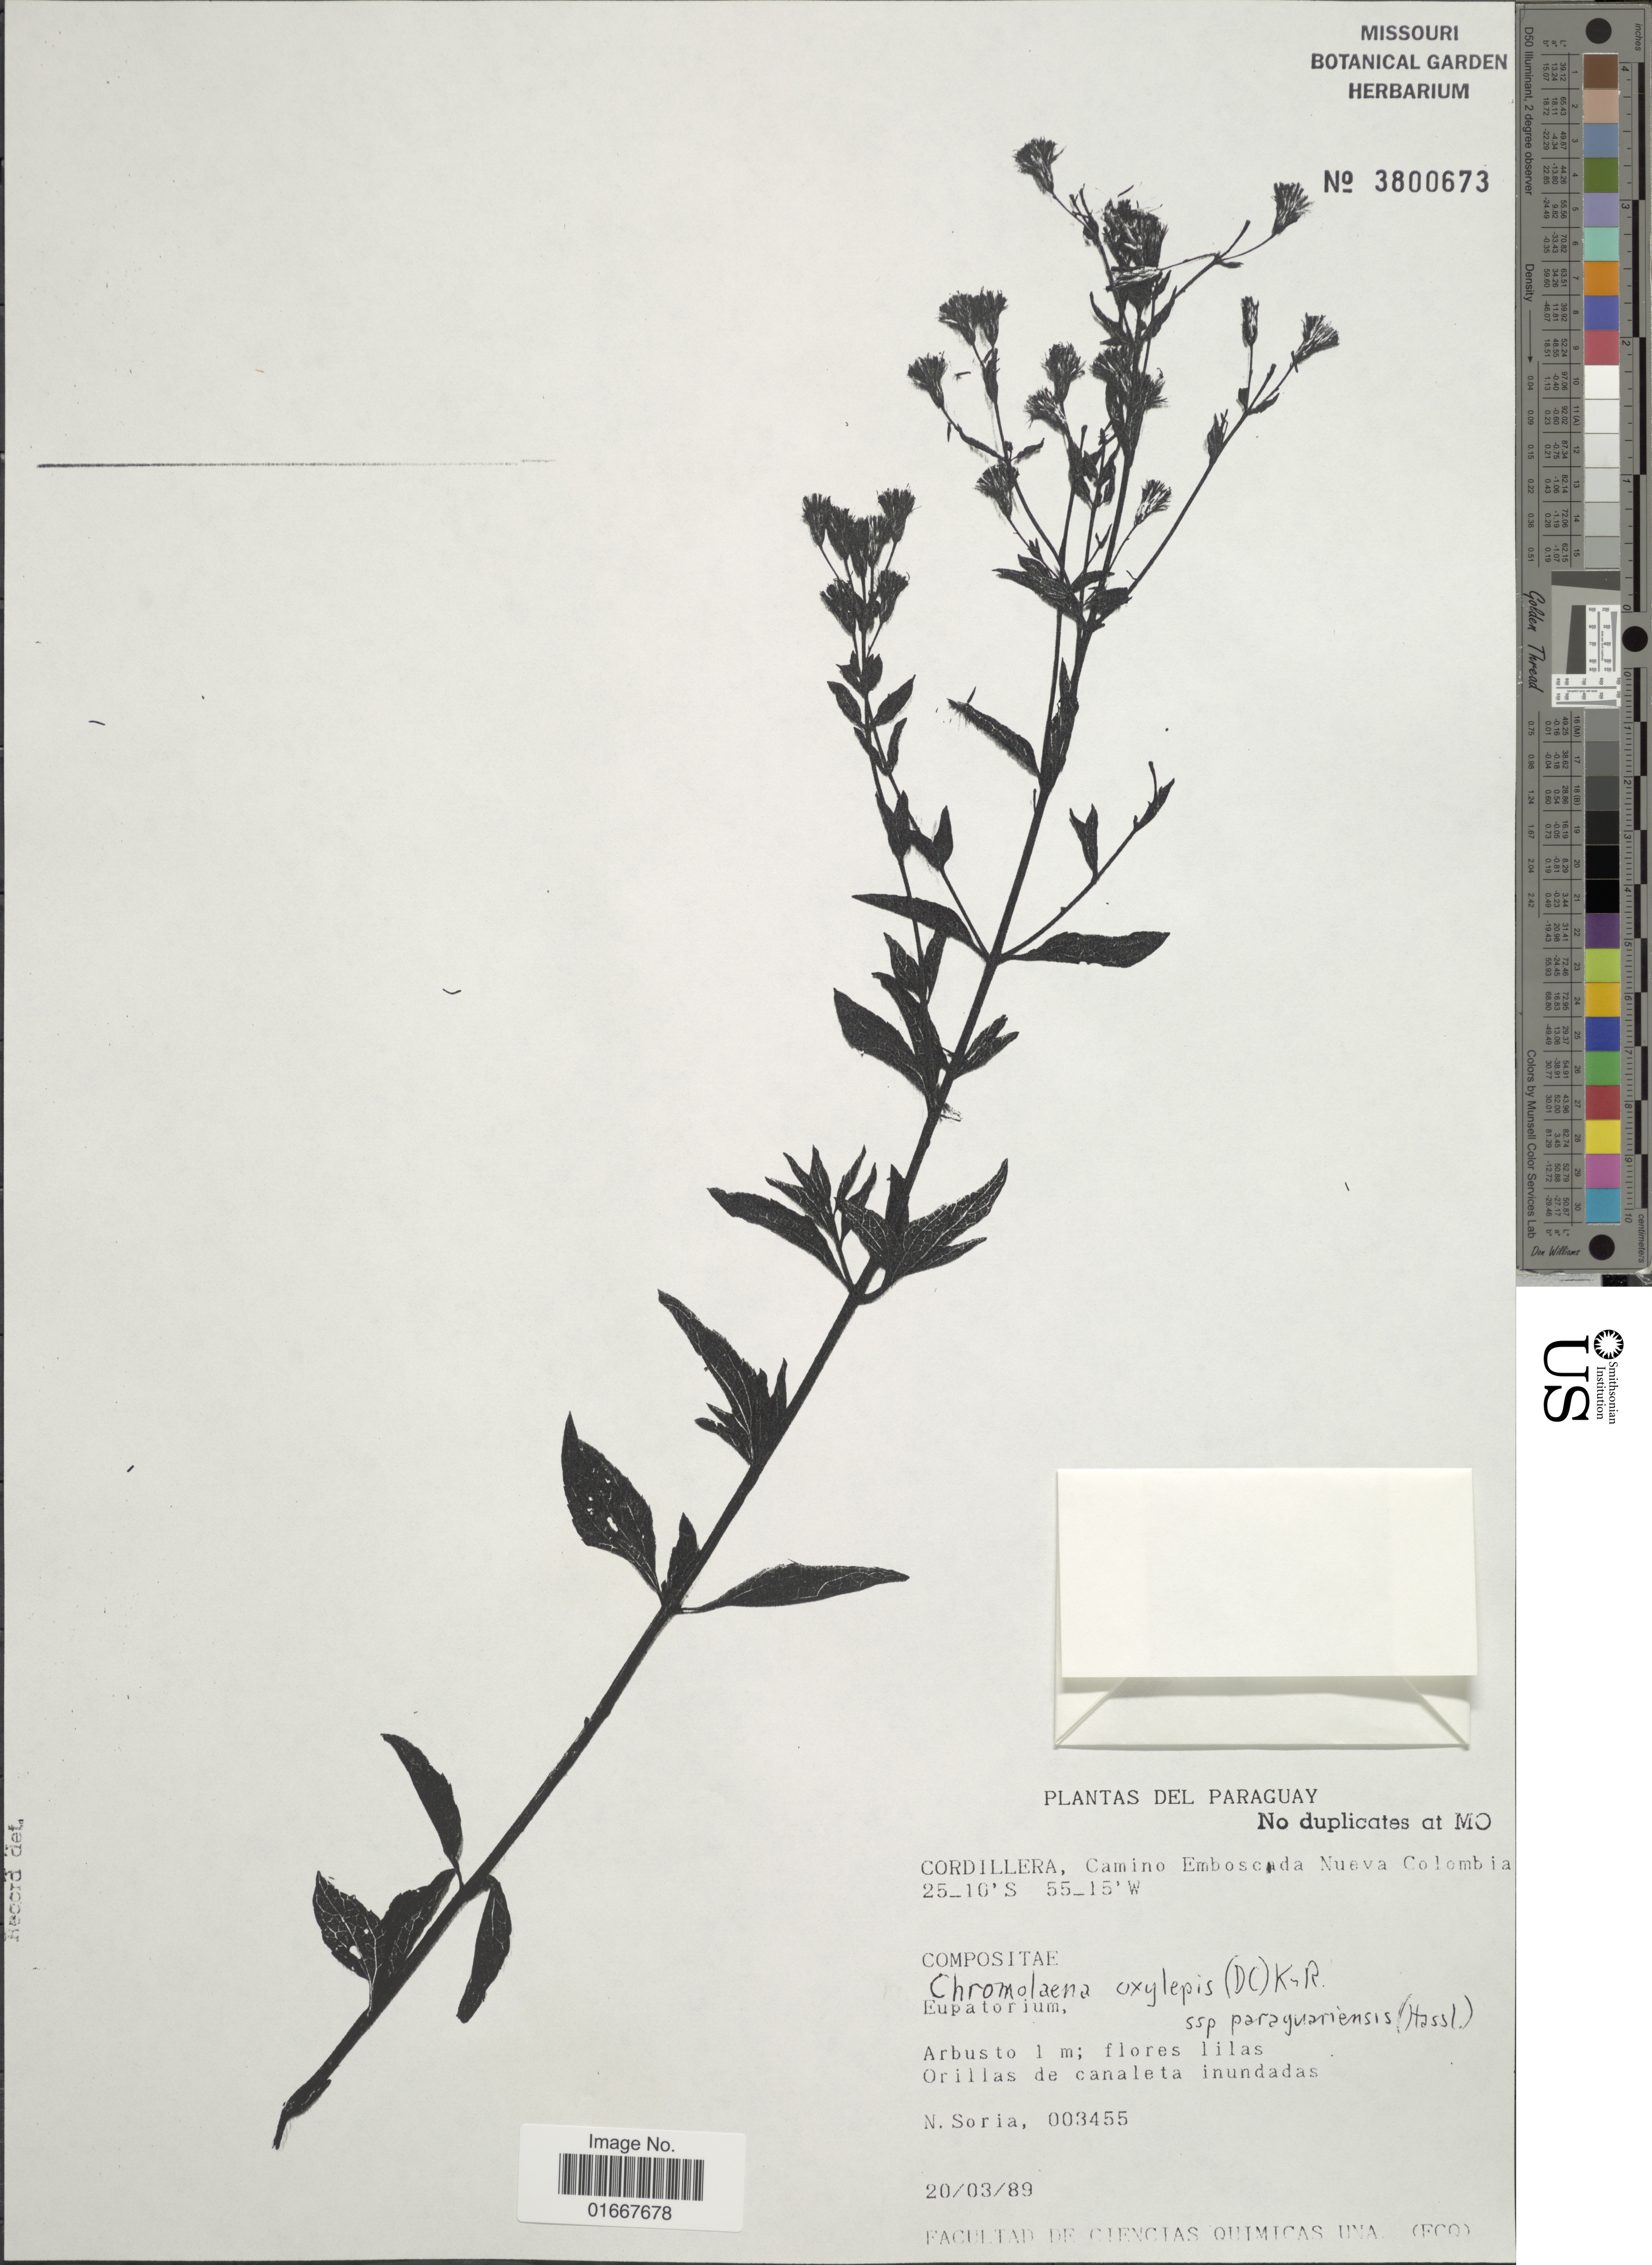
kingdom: Plantae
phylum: Tracheophyta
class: Magnoliopsida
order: Asterales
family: Asteraceae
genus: Chromolaena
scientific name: Chromolaena oxylepis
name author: (DC.) R.M. King & H. Rob.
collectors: N. Soria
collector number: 003455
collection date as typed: Transcribed d/m/y: 20/3/89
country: Paraguay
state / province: Cordillera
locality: Camino Emboscada Nueva Colombia